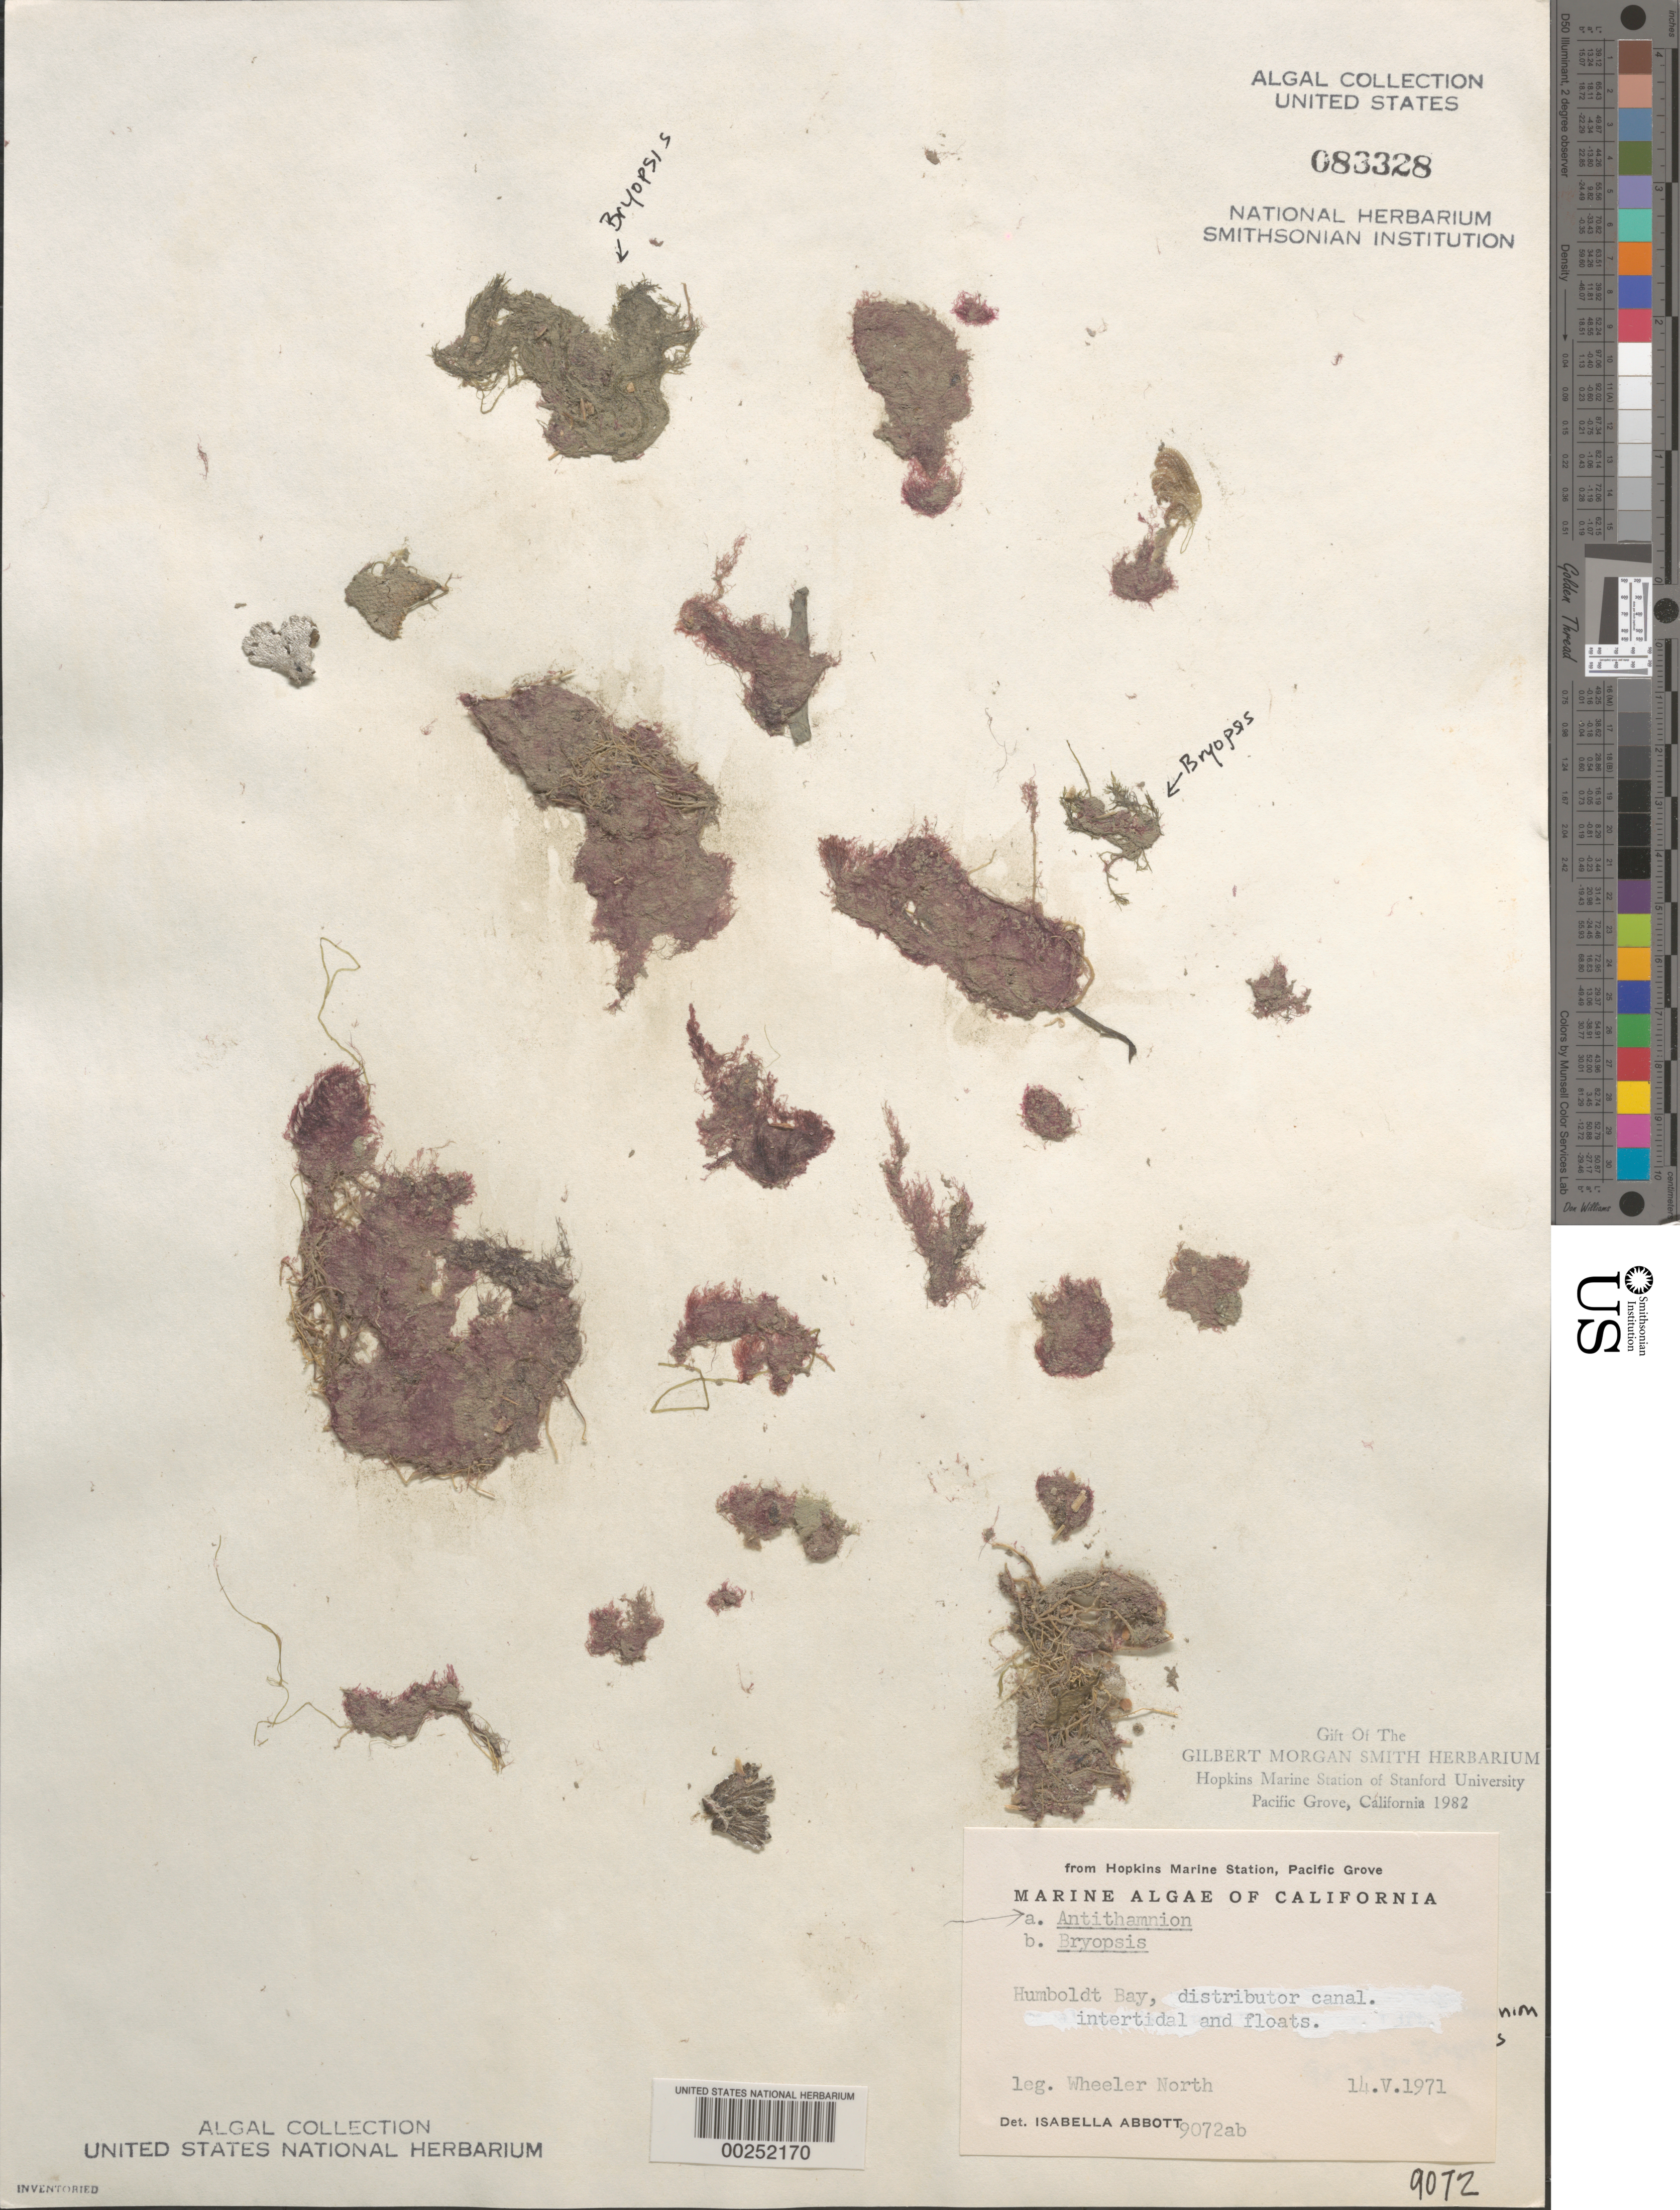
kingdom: Plantae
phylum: Rhodophyta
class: Florideophyceae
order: Ceramiales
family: Ceramiaceae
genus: Antithamnion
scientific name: Antithamnion sp.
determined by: Abbott, Isabella A.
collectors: W. North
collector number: IAA 9072a & IAA 9072b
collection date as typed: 14 May 1971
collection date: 1971-05-14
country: United States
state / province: California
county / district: Humboldt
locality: Humboldt Bay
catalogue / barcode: US 83328